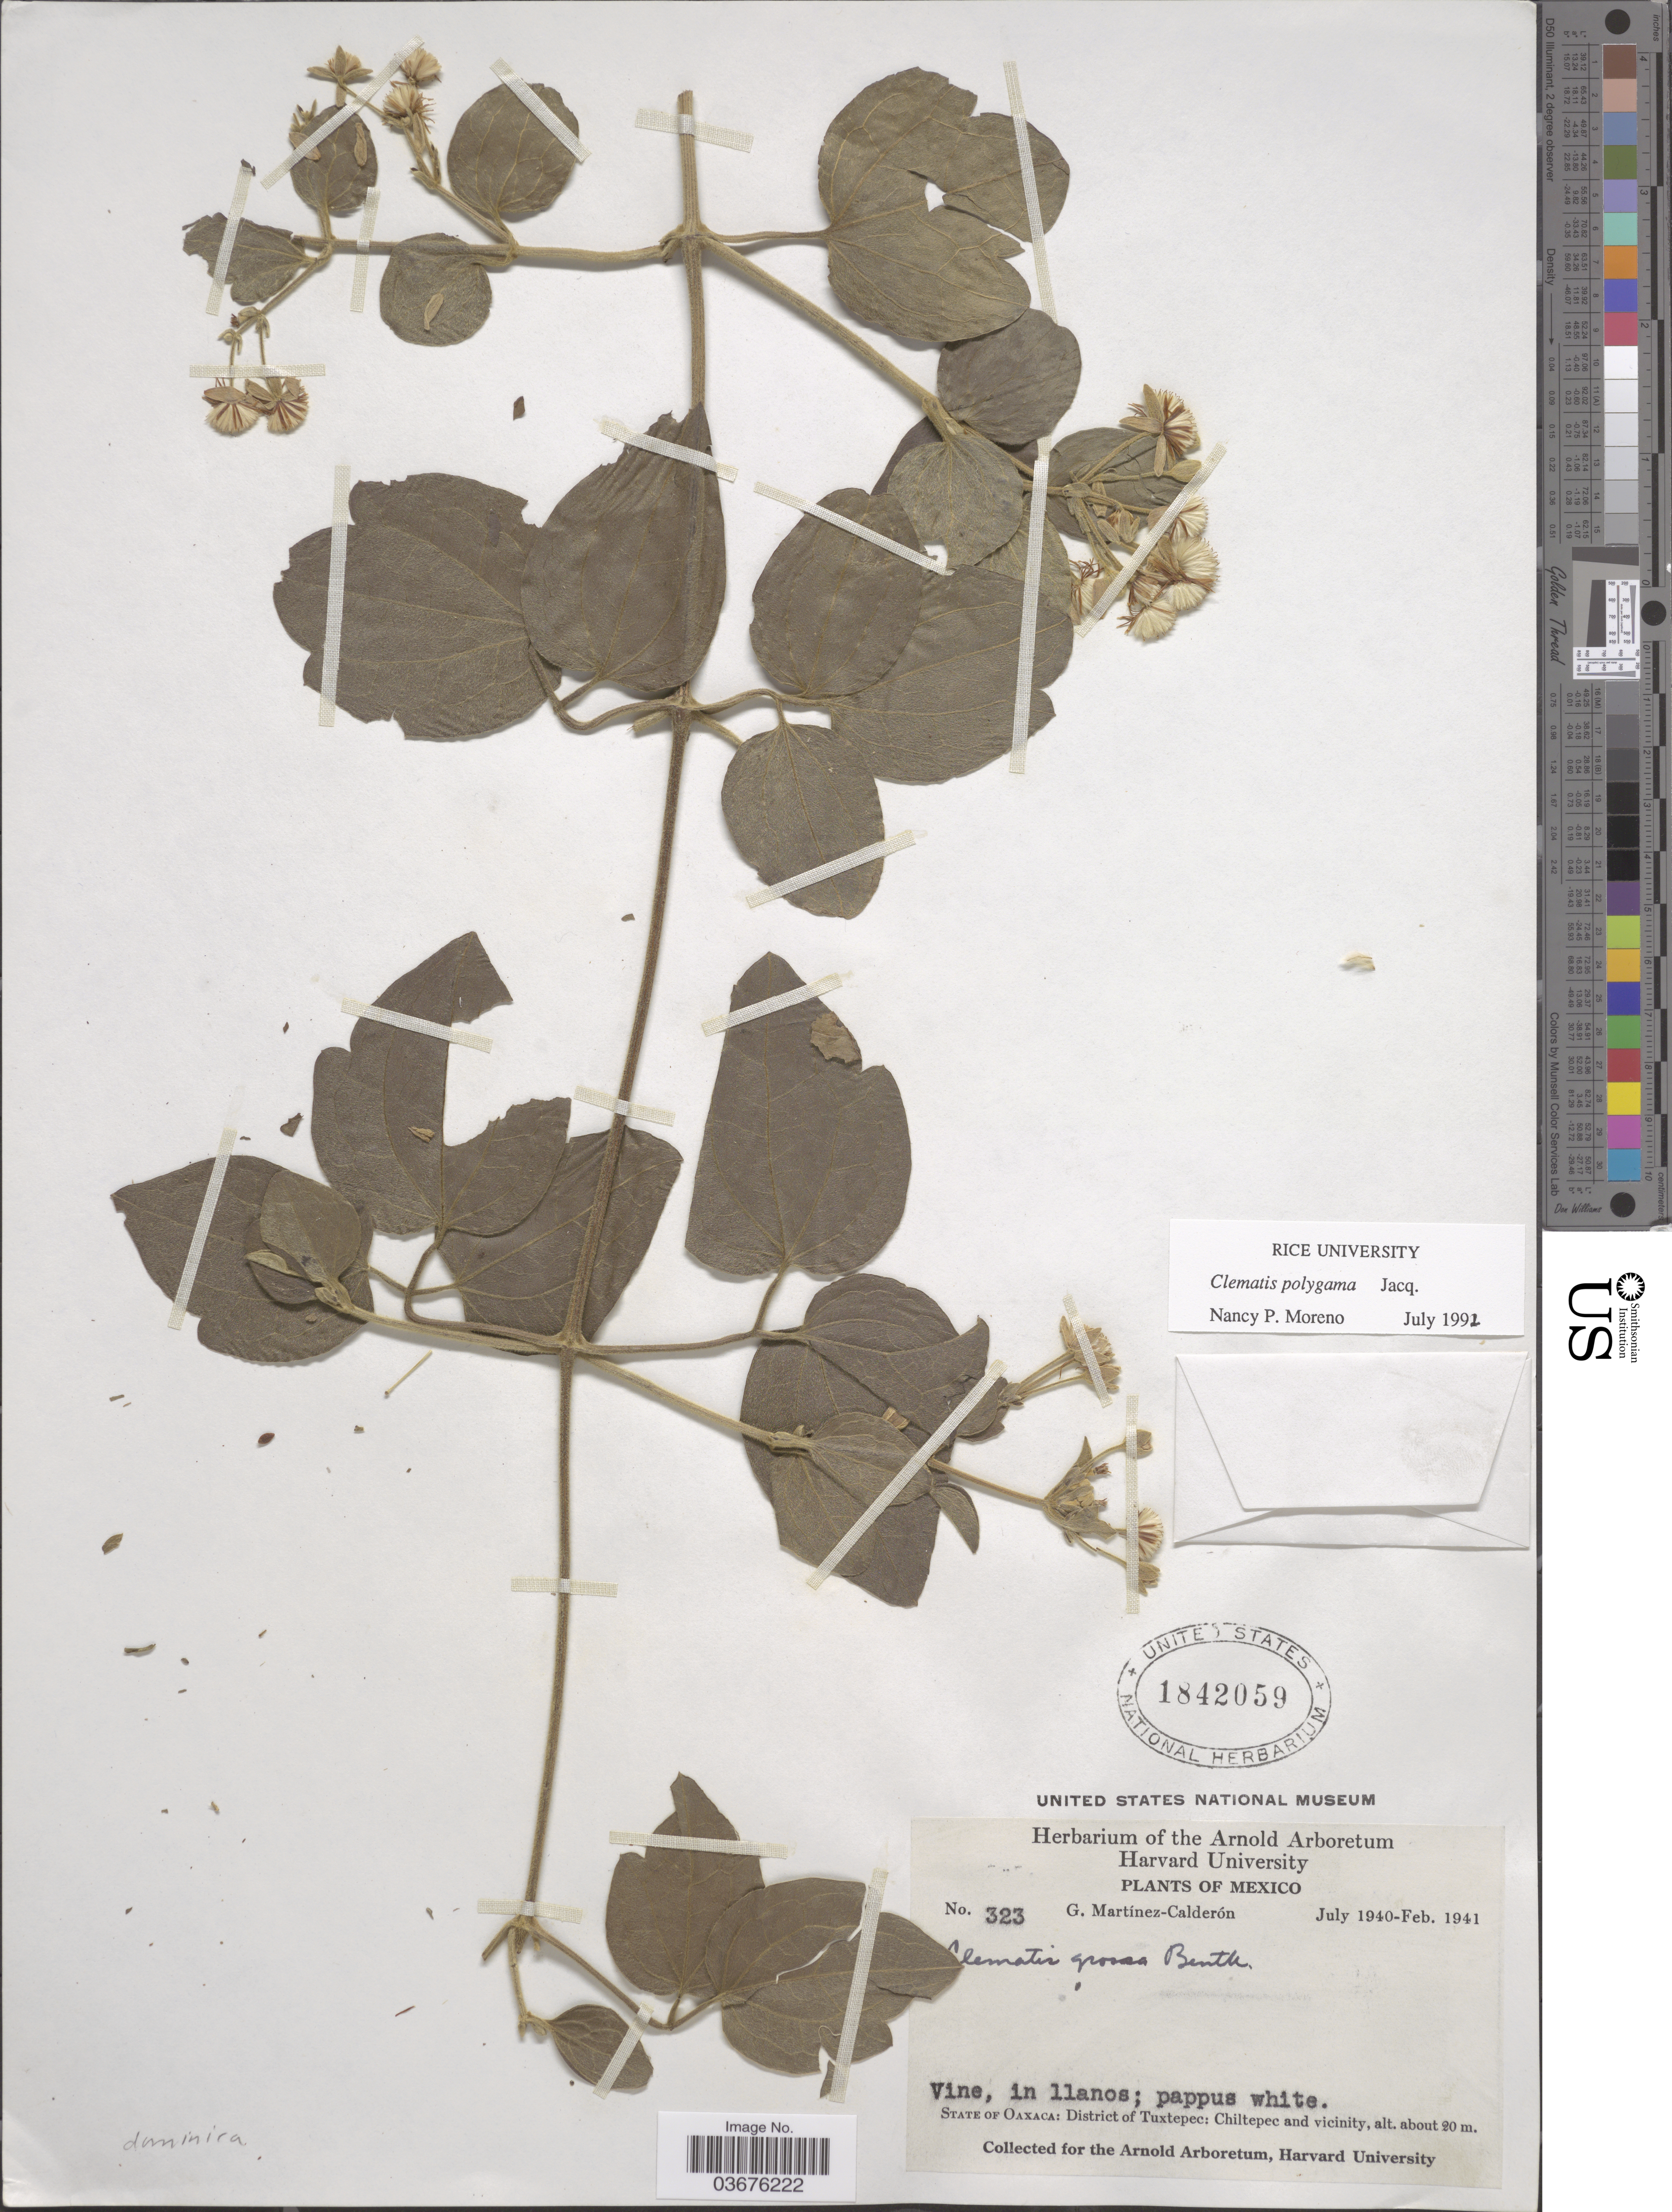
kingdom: Plantae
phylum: Tracheophyta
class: Magnoliopsida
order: Ranunculales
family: Ranunculaceae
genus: Clematis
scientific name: Clematis polygama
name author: Jacq.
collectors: G. Martinez-C.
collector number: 323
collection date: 1940-07/1941-02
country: Mexico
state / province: Oaxaca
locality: District of Tuxtepec: Chiltepec and vicinity.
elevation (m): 20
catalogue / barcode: US 1842059